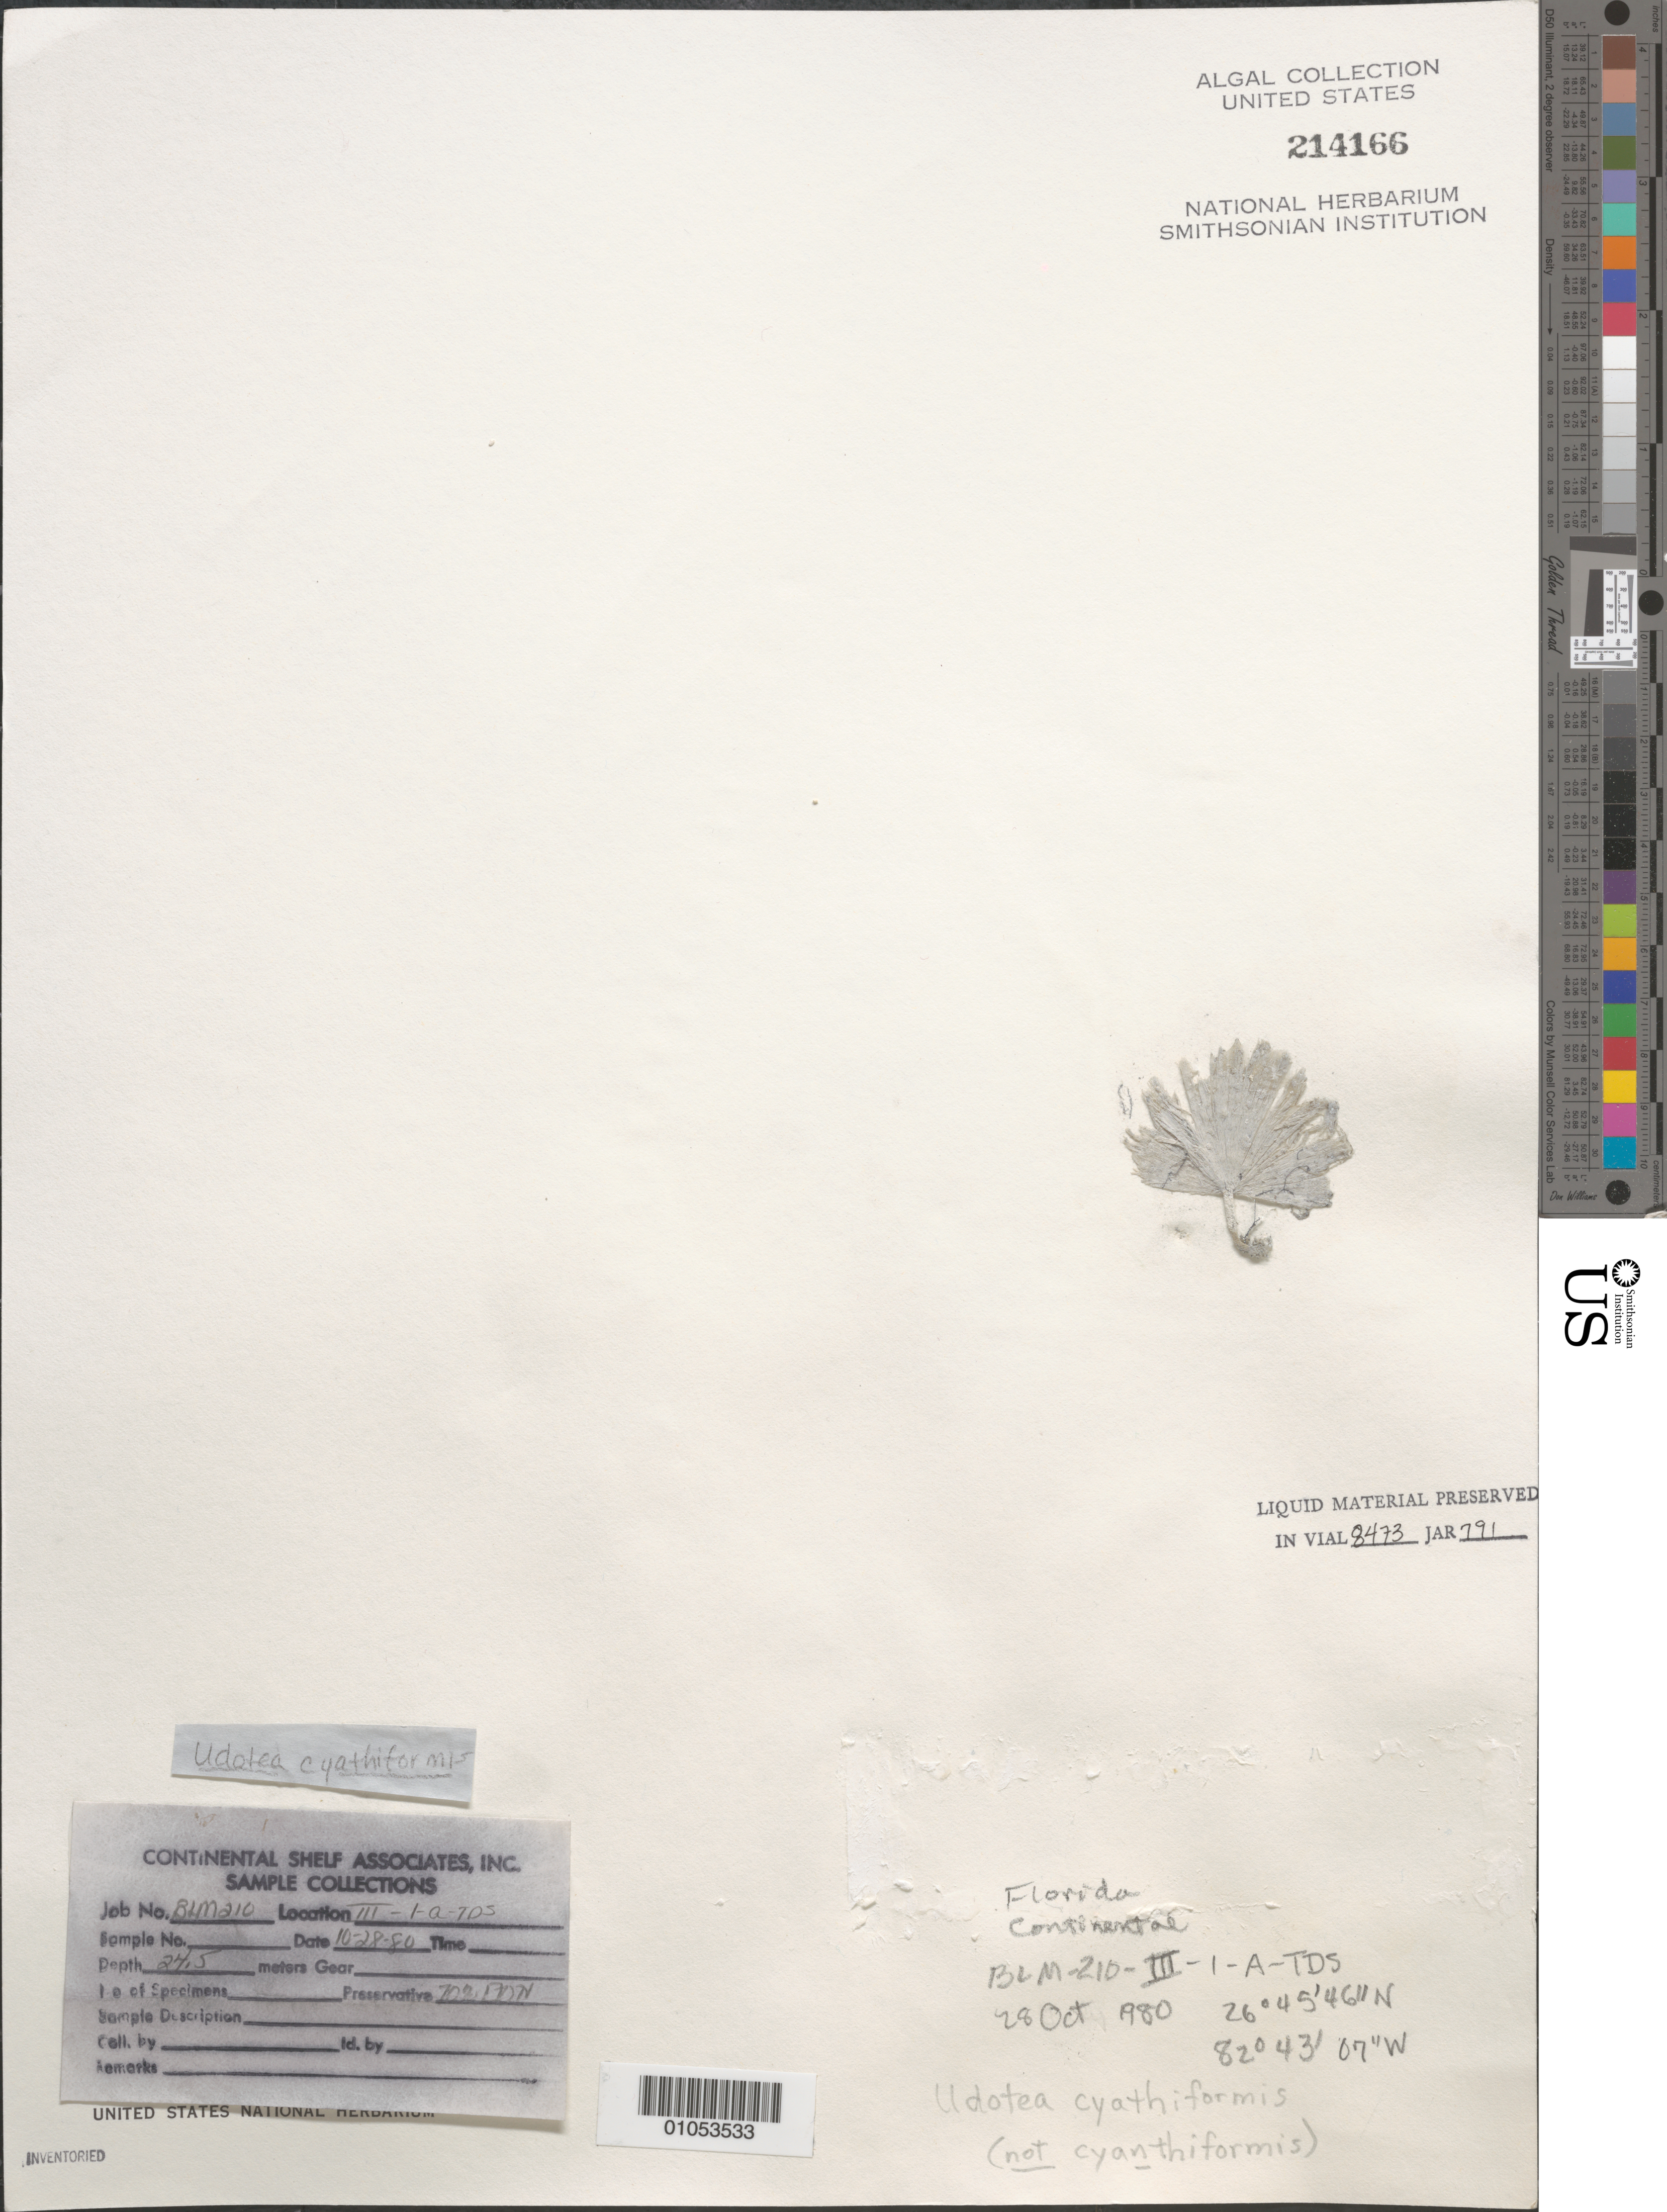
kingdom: Plantae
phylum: Chlorophyta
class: Ulvophyceae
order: Bryopsidales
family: Udoteaceae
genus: Udotea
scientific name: Udotea cyathiformis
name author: Decne.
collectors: Continental Shelf Associates for the MMS/BLM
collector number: BLM-210-III-1-A-TDS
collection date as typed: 28 Oct 1980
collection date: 1980-10-28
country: United States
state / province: Florida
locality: Gulf of Mexico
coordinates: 26 45'46"N, 82 43'07"W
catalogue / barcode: US 214166